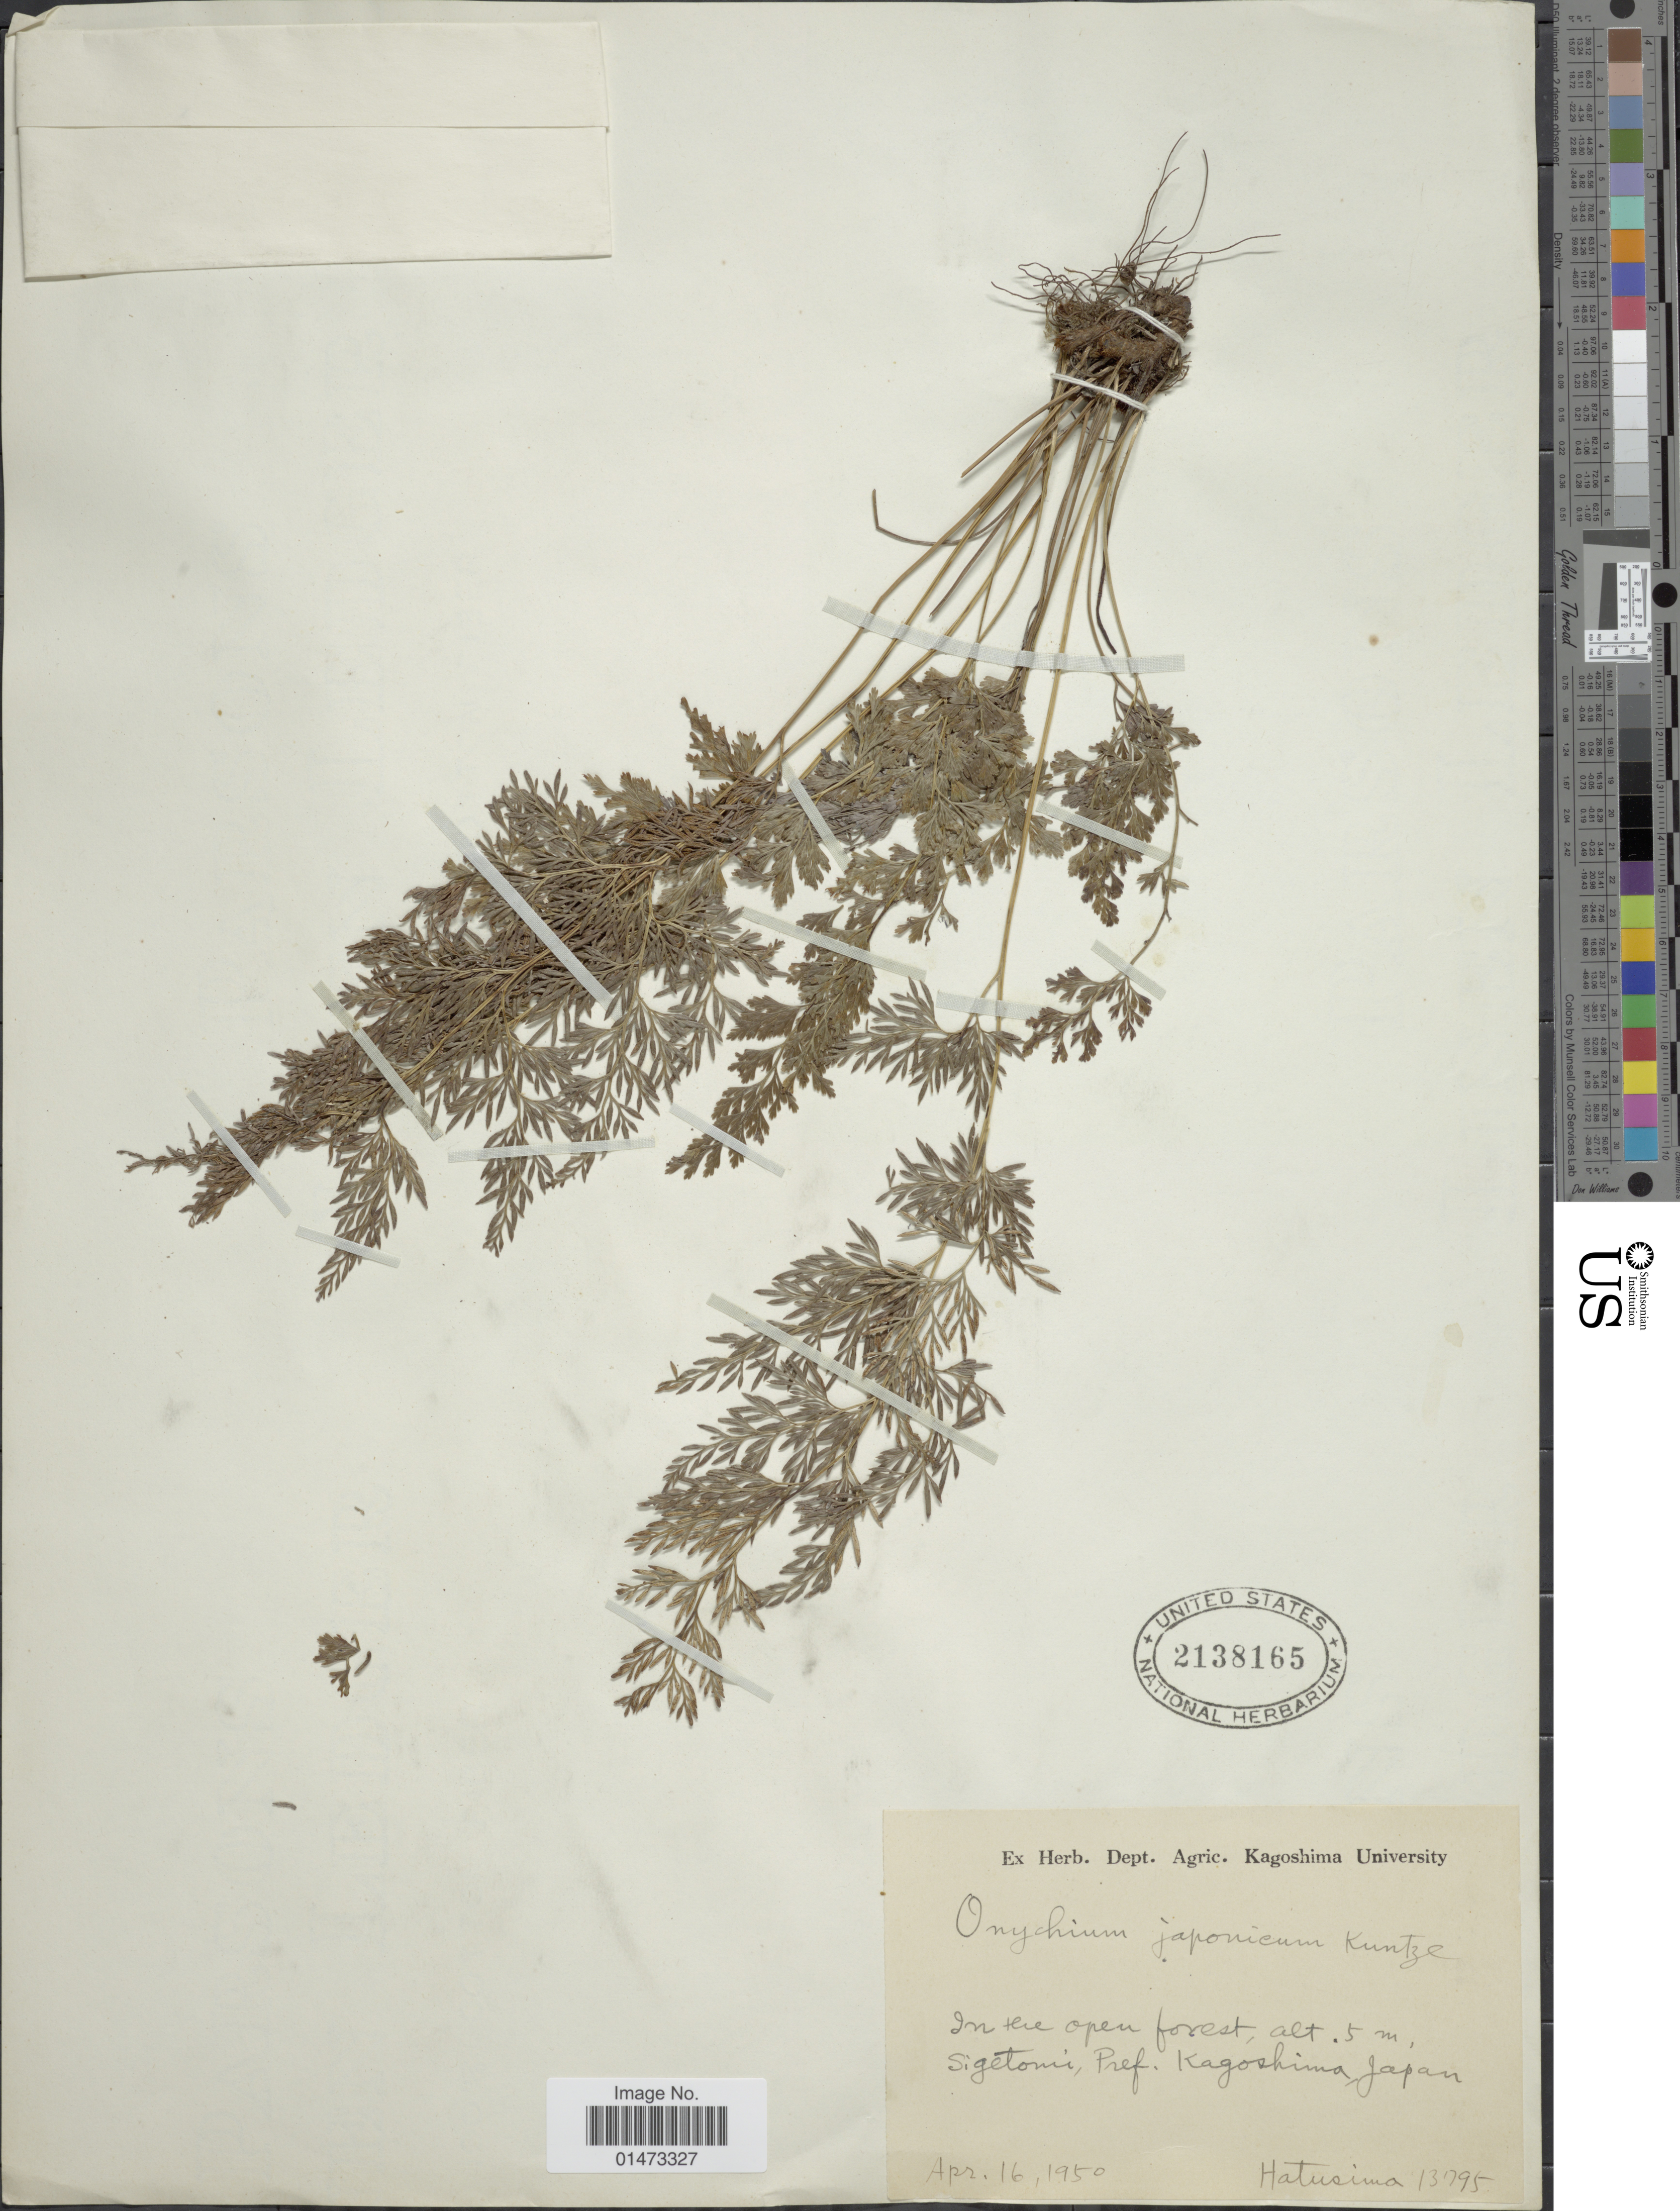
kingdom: Plantae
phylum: Tracheophyta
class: Polypodiopsida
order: Polypodiales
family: Pteridaceae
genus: Onychium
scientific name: Onychium japonicum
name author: (Thunb.) Kunze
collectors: -. Hatusima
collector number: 13795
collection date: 1950-04-16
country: Japan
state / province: Kagosima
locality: In the open forest, Sigetomi.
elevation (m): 5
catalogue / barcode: US 2138165